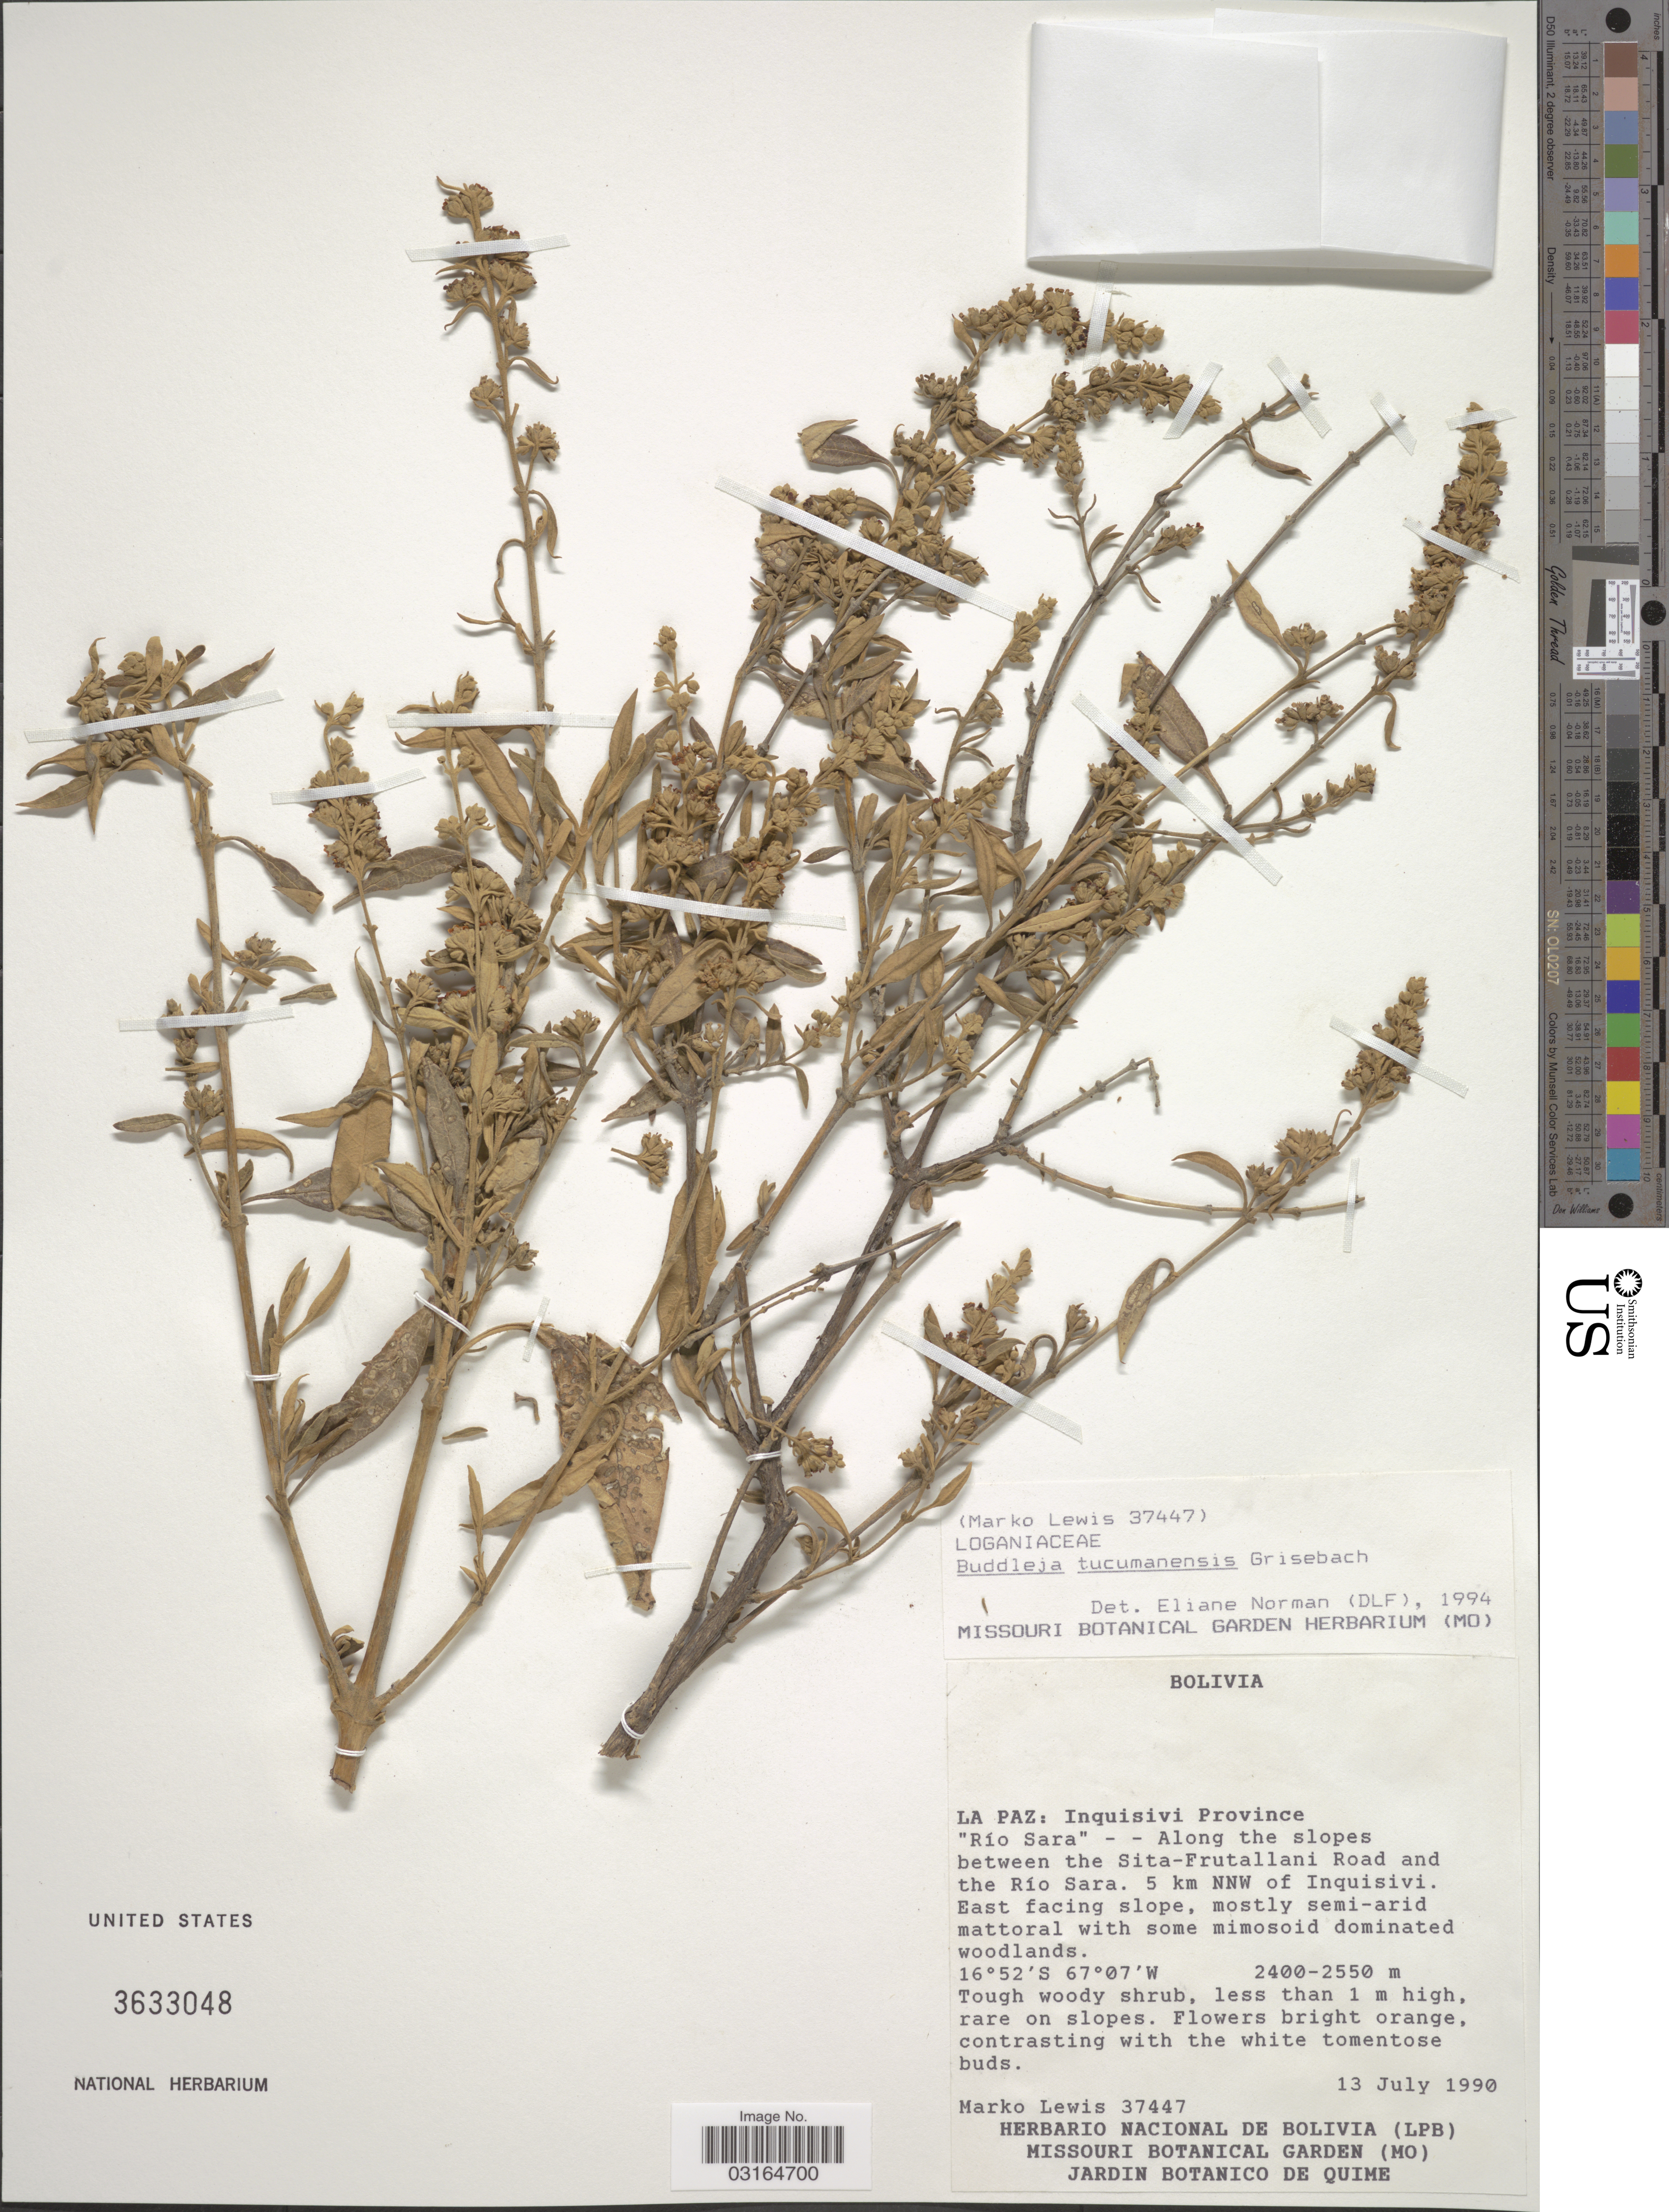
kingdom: Plantae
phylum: Tracheophyta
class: Magnoliopsida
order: Lamiales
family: Scrophulariaceae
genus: Buddleja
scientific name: Buddleja tucumanensis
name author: Griseb.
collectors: M. A. Lewis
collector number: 37447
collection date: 1990-07-13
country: Bolivia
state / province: La Paz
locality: Inquisivi Province. "Río Sara" - - Along the slopes between the Sita-Frutallani Road and the Río Sara. 5 km NNW of Inquisivi. East facing slope.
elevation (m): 2400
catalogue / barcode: US 3633048